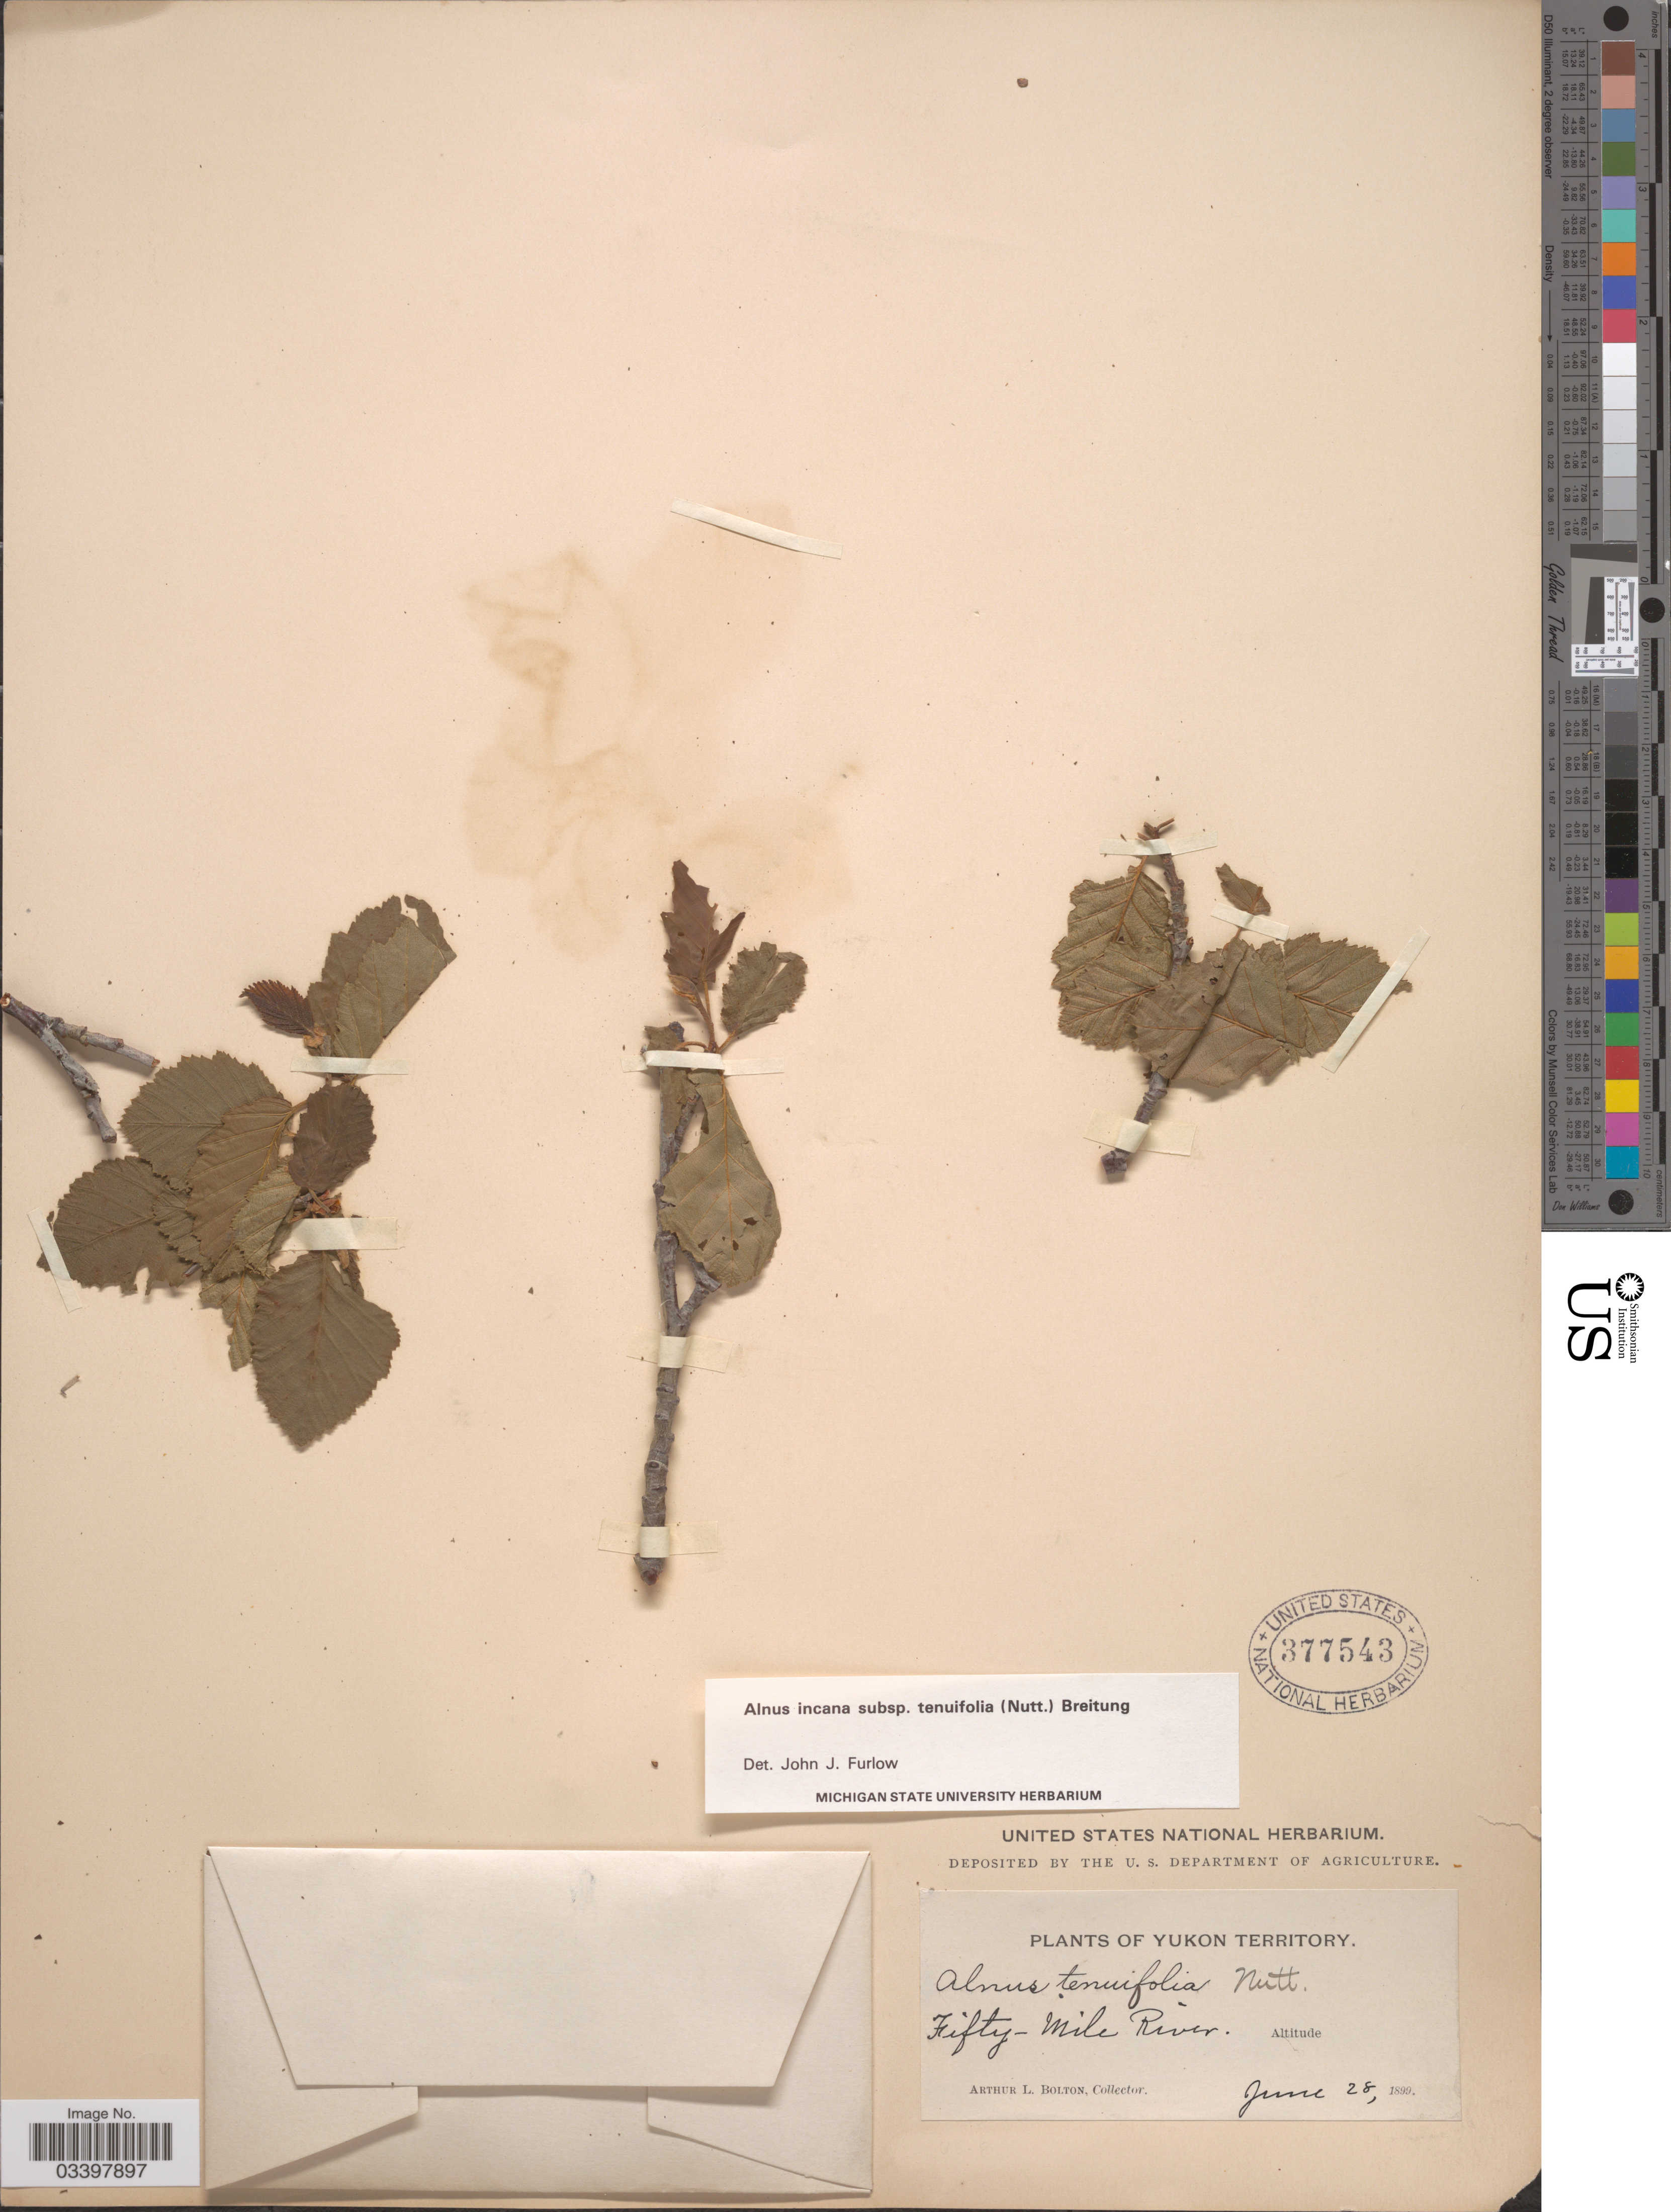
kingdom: Plantae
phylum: Tracheophyta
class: Magnoliopsida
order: Fagales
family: Betulaceae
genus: Alnus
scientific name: Alnus incana subsp. tenuifolia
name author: (Nutt.) Breitung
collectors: A. Bolton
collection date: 1899-06-28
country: Canada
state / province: Yukon Territory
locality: Fifty-Mile River.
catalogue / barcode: US 377543